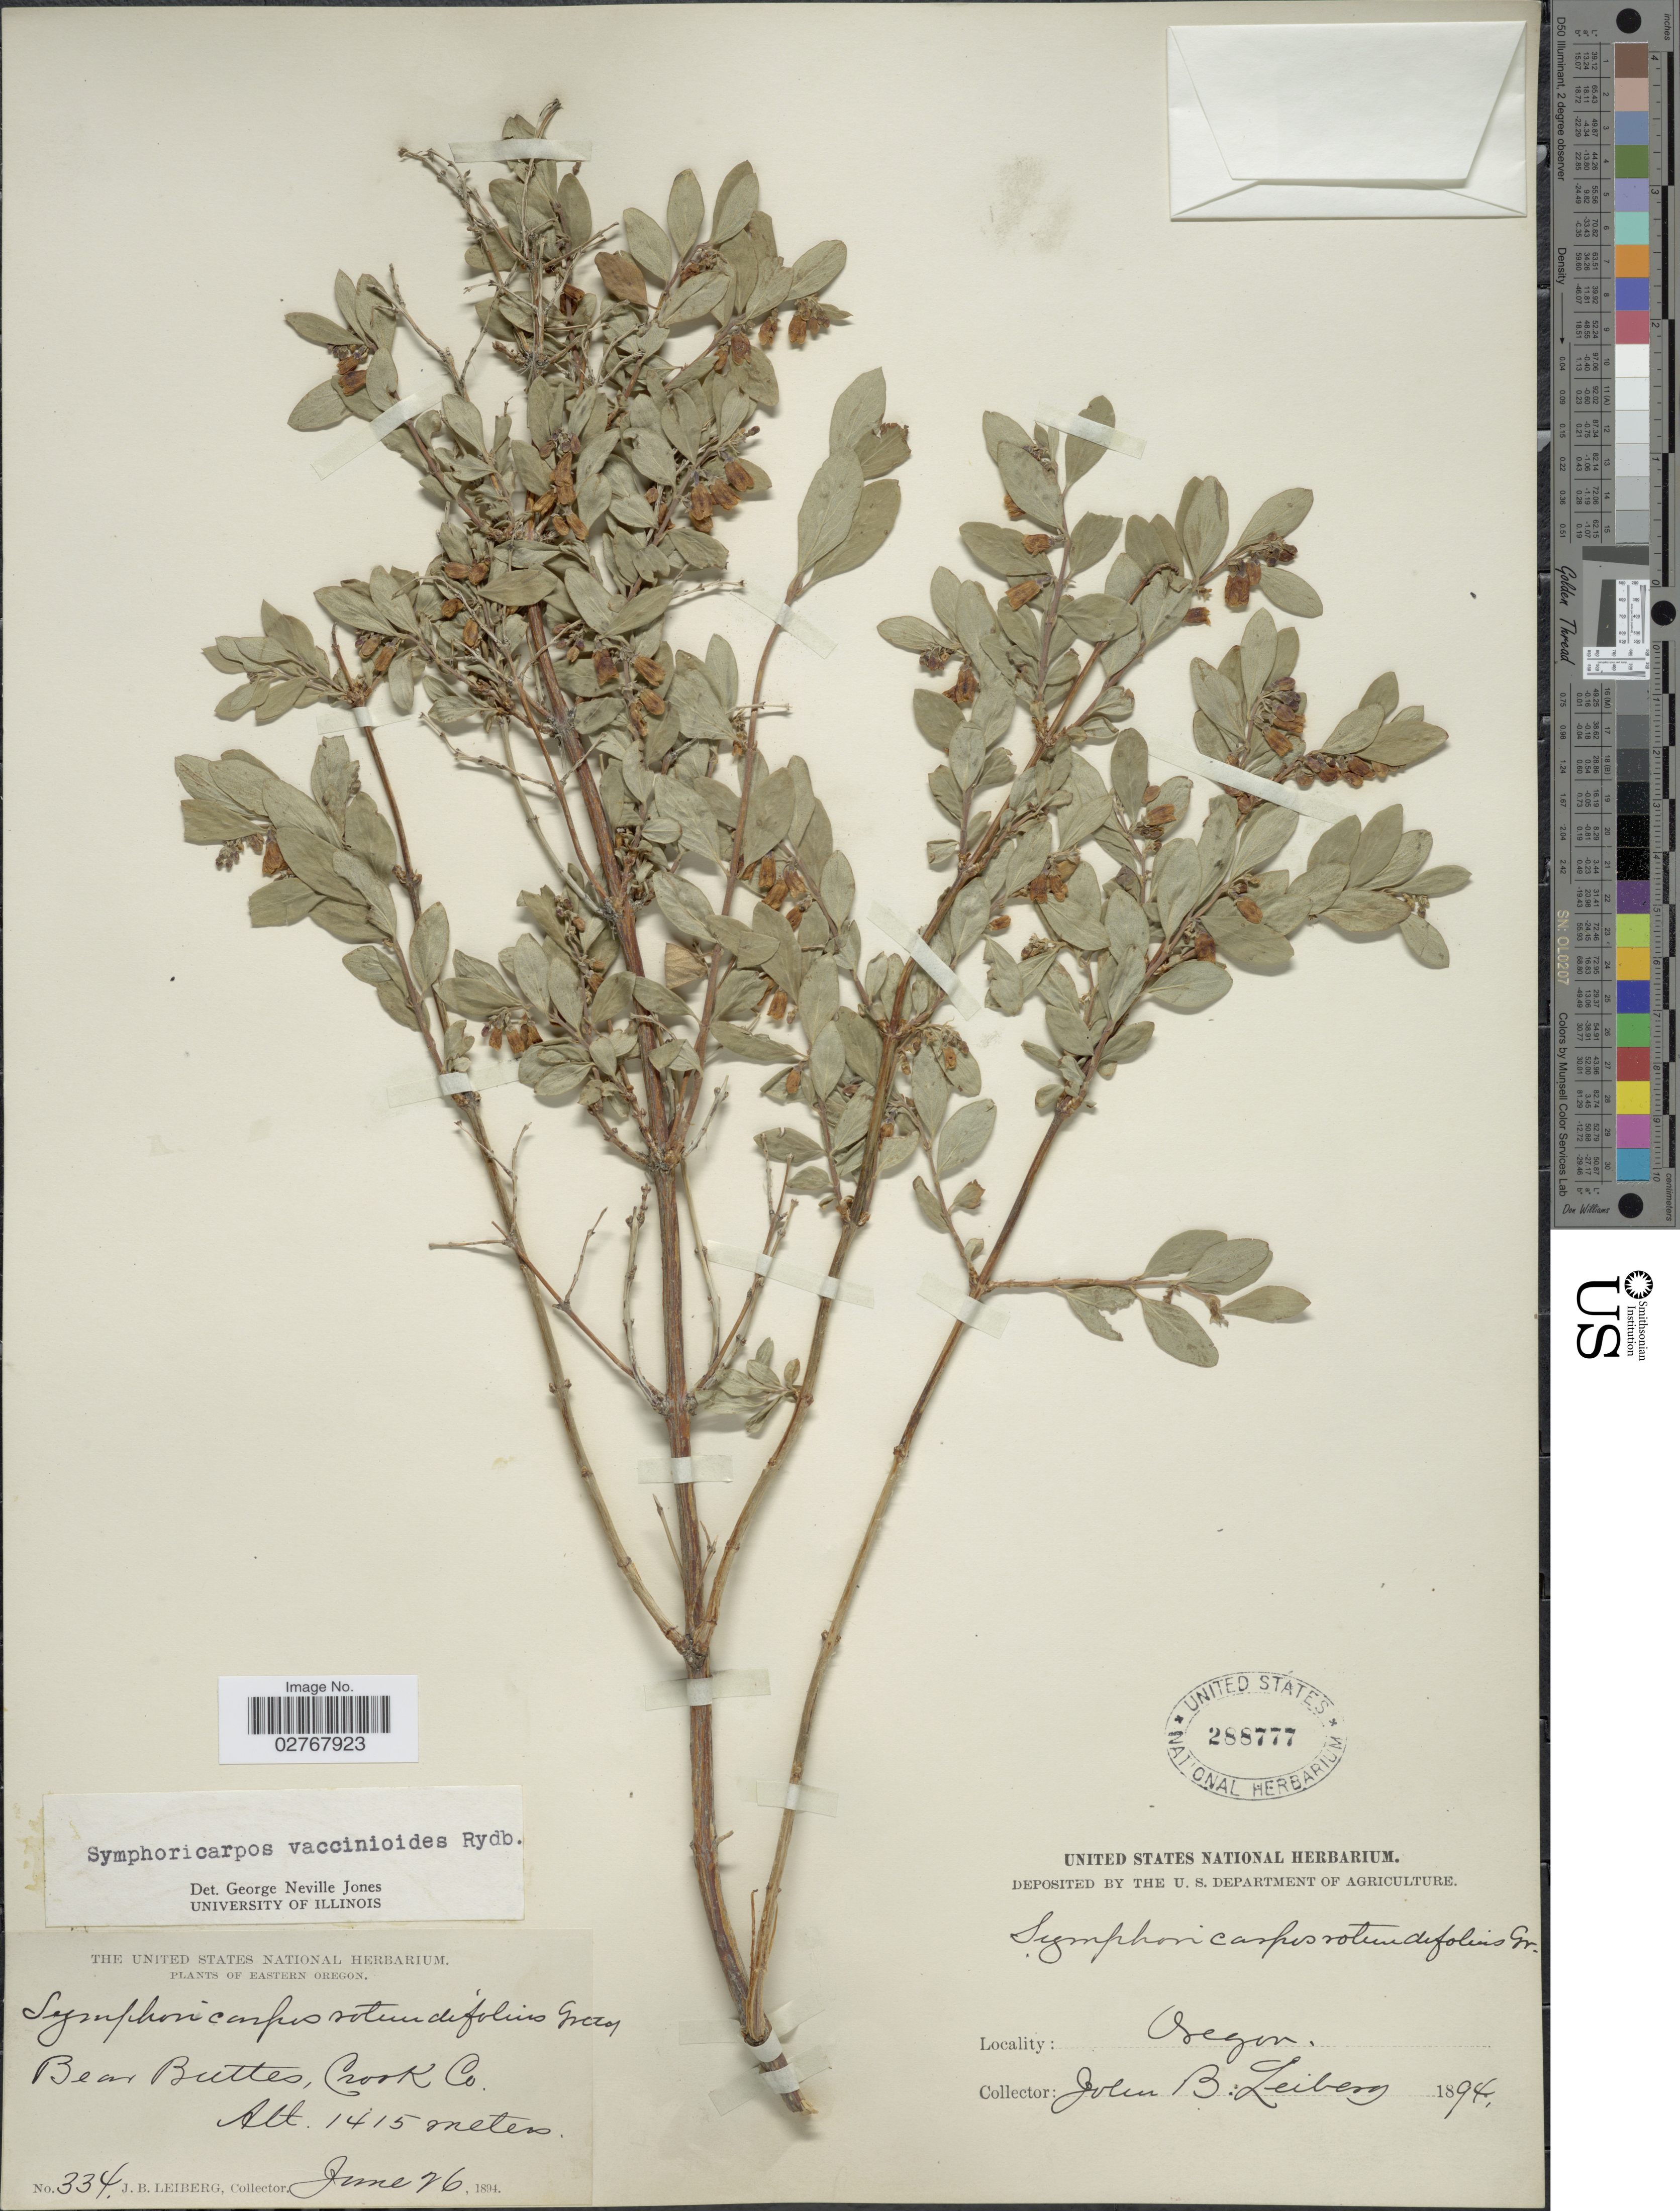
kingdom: Plantae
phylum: Tracheophyta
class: Magnoliopsida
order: Dipsacales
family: Caprifoliaceae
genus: Symphoricarpos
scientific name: Symphoricarpos vaccinioides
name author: Rydb.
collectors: J. B. Leiberg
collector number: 334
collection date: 1894-06-26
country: United States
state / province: Oregon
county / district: Crook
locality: Eastern Oregon, Bear Buttes, Crook Co.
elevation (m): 1415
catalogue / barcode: US 288777